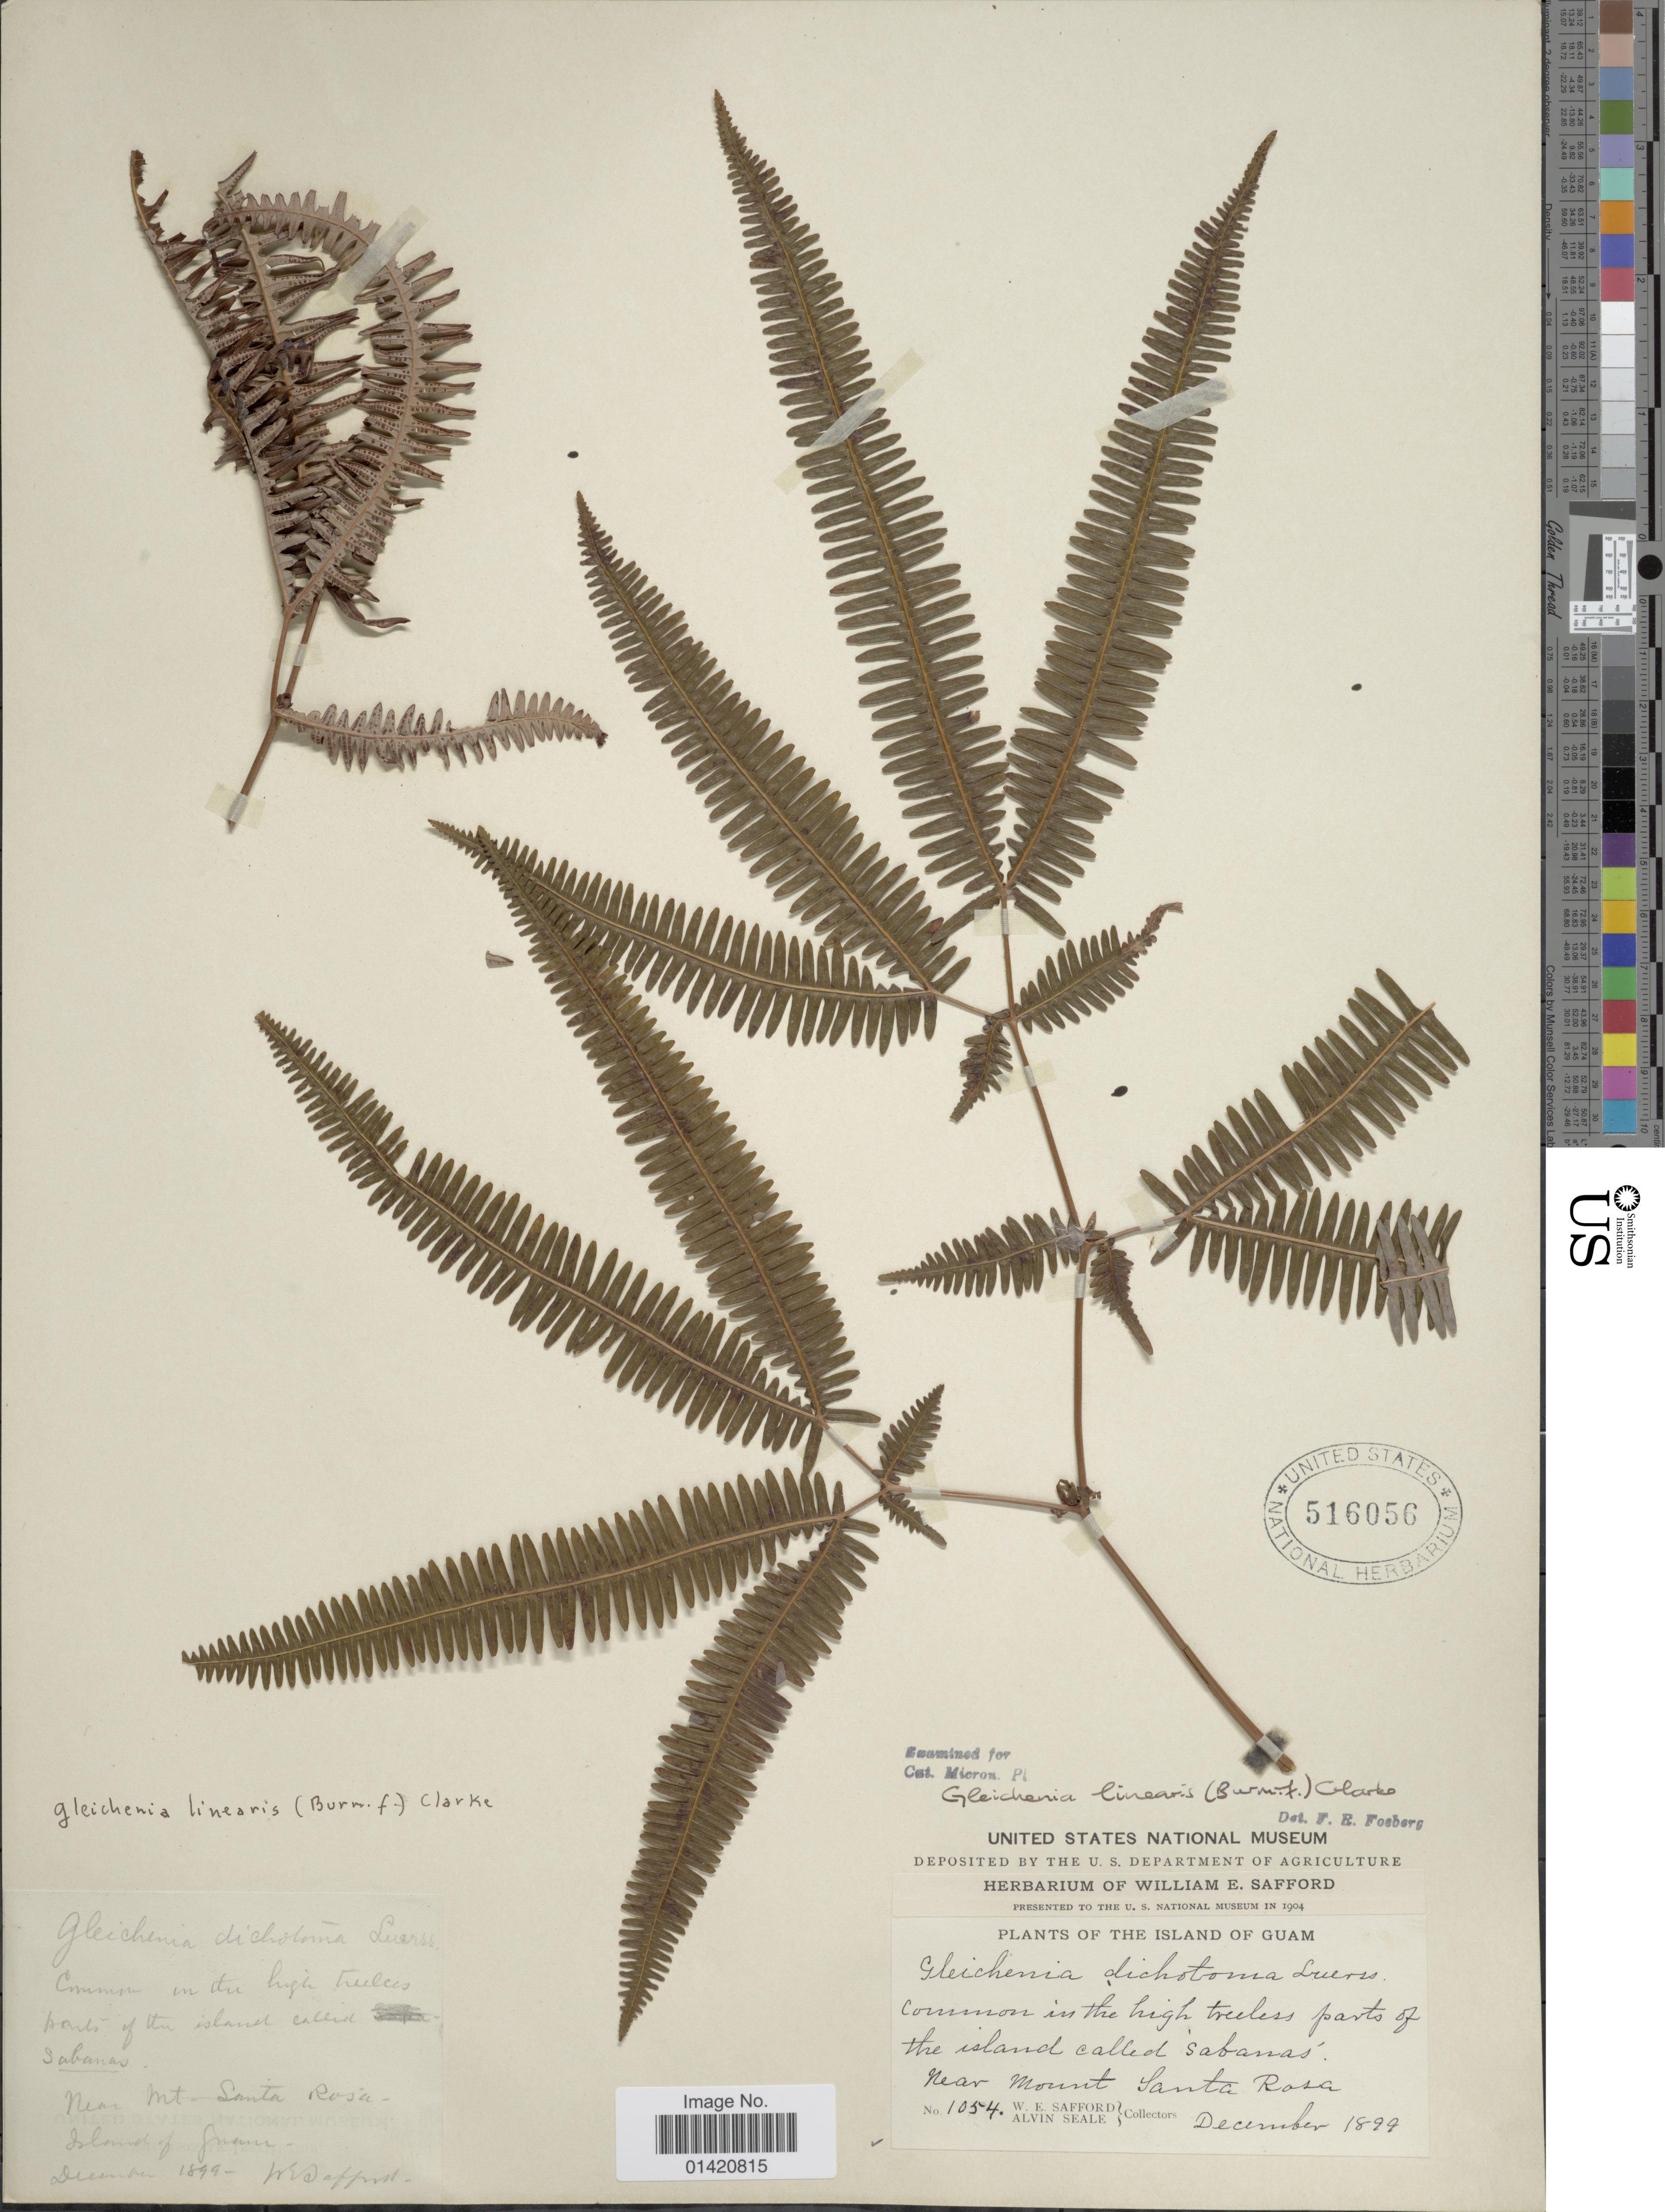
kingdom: Plantae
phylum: Tracheophyta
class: Polypodiopsida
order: Gleicheniales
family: Gleicheniaceae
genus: Dicranopteris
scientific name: Dicranopteris linearis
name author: (Burm. f.) Underw.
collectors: W. E. Safford & A. Seale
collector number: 1054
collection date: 1899-12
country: Guam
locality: The Island of Guam, parts of the island called sabanas'near Mount Santa Rosa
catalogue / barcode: US 516056